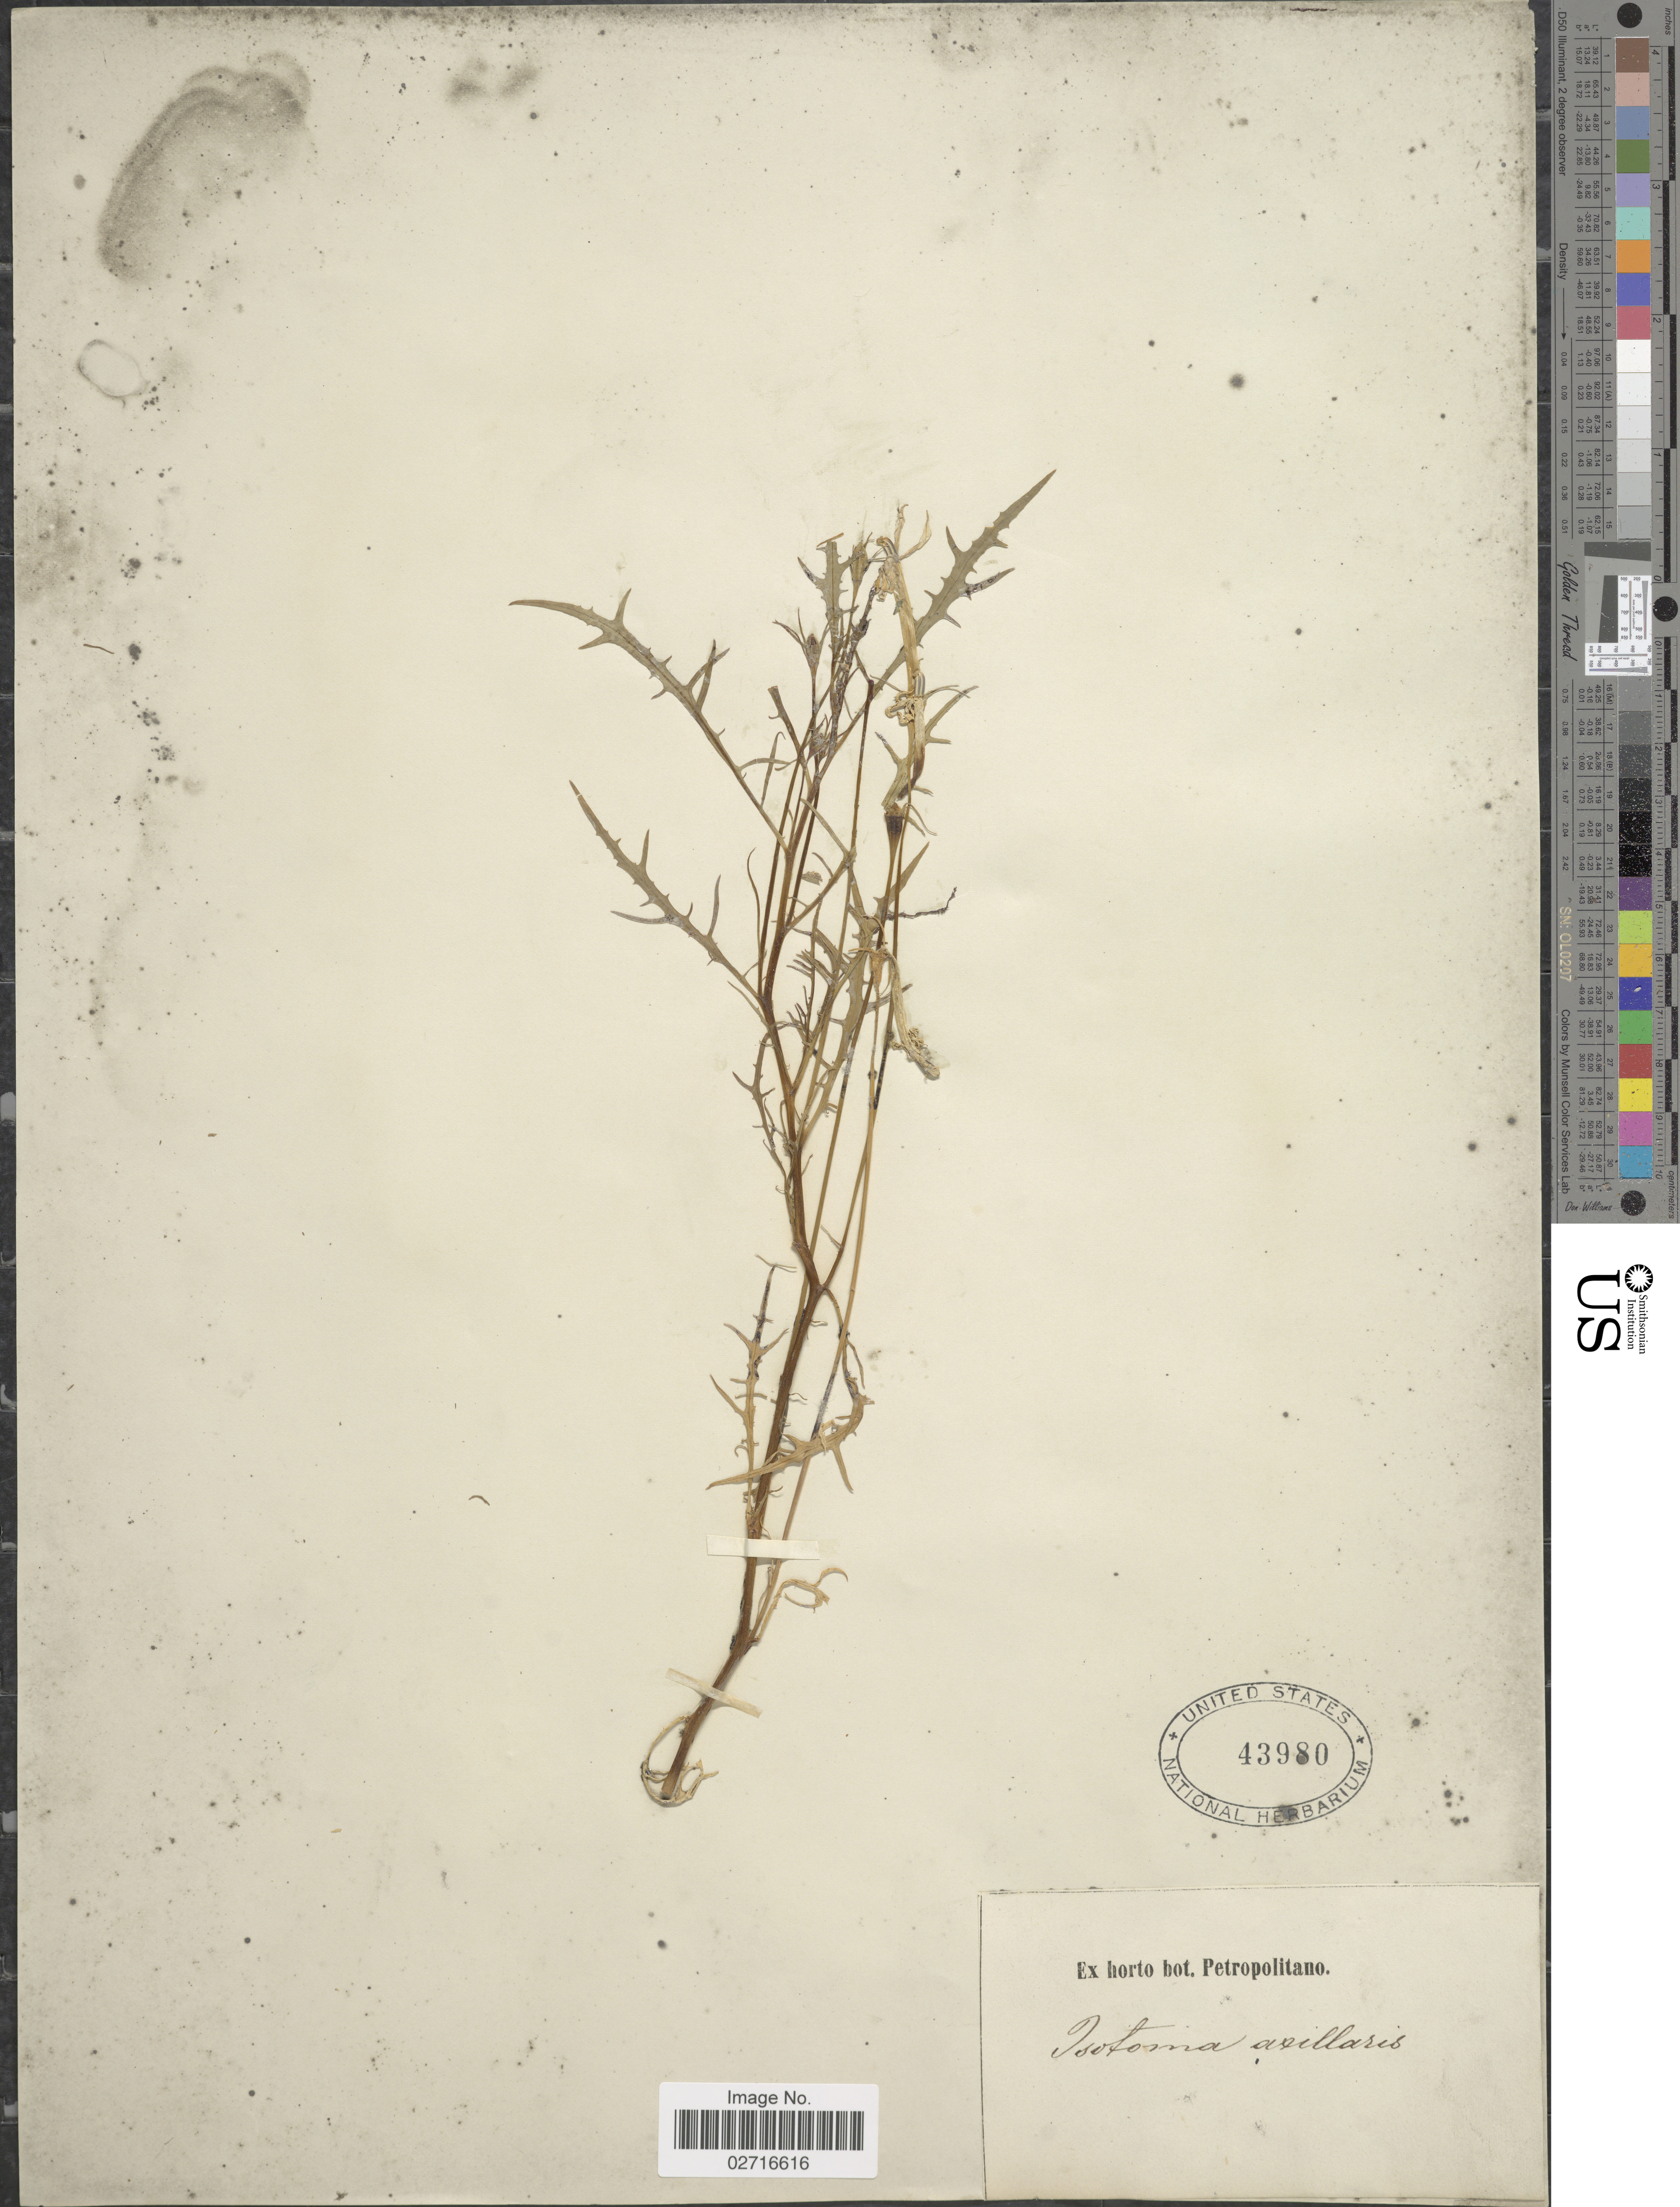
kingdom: Plantae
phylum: Tracheophyta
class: Magnoliopsida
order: Asterales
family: Campanulaceae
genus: Isotoma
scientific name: Isotoma axillaris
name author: Lindl.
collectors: ex Horto Bot. Petropolitano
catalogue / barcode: US 43980